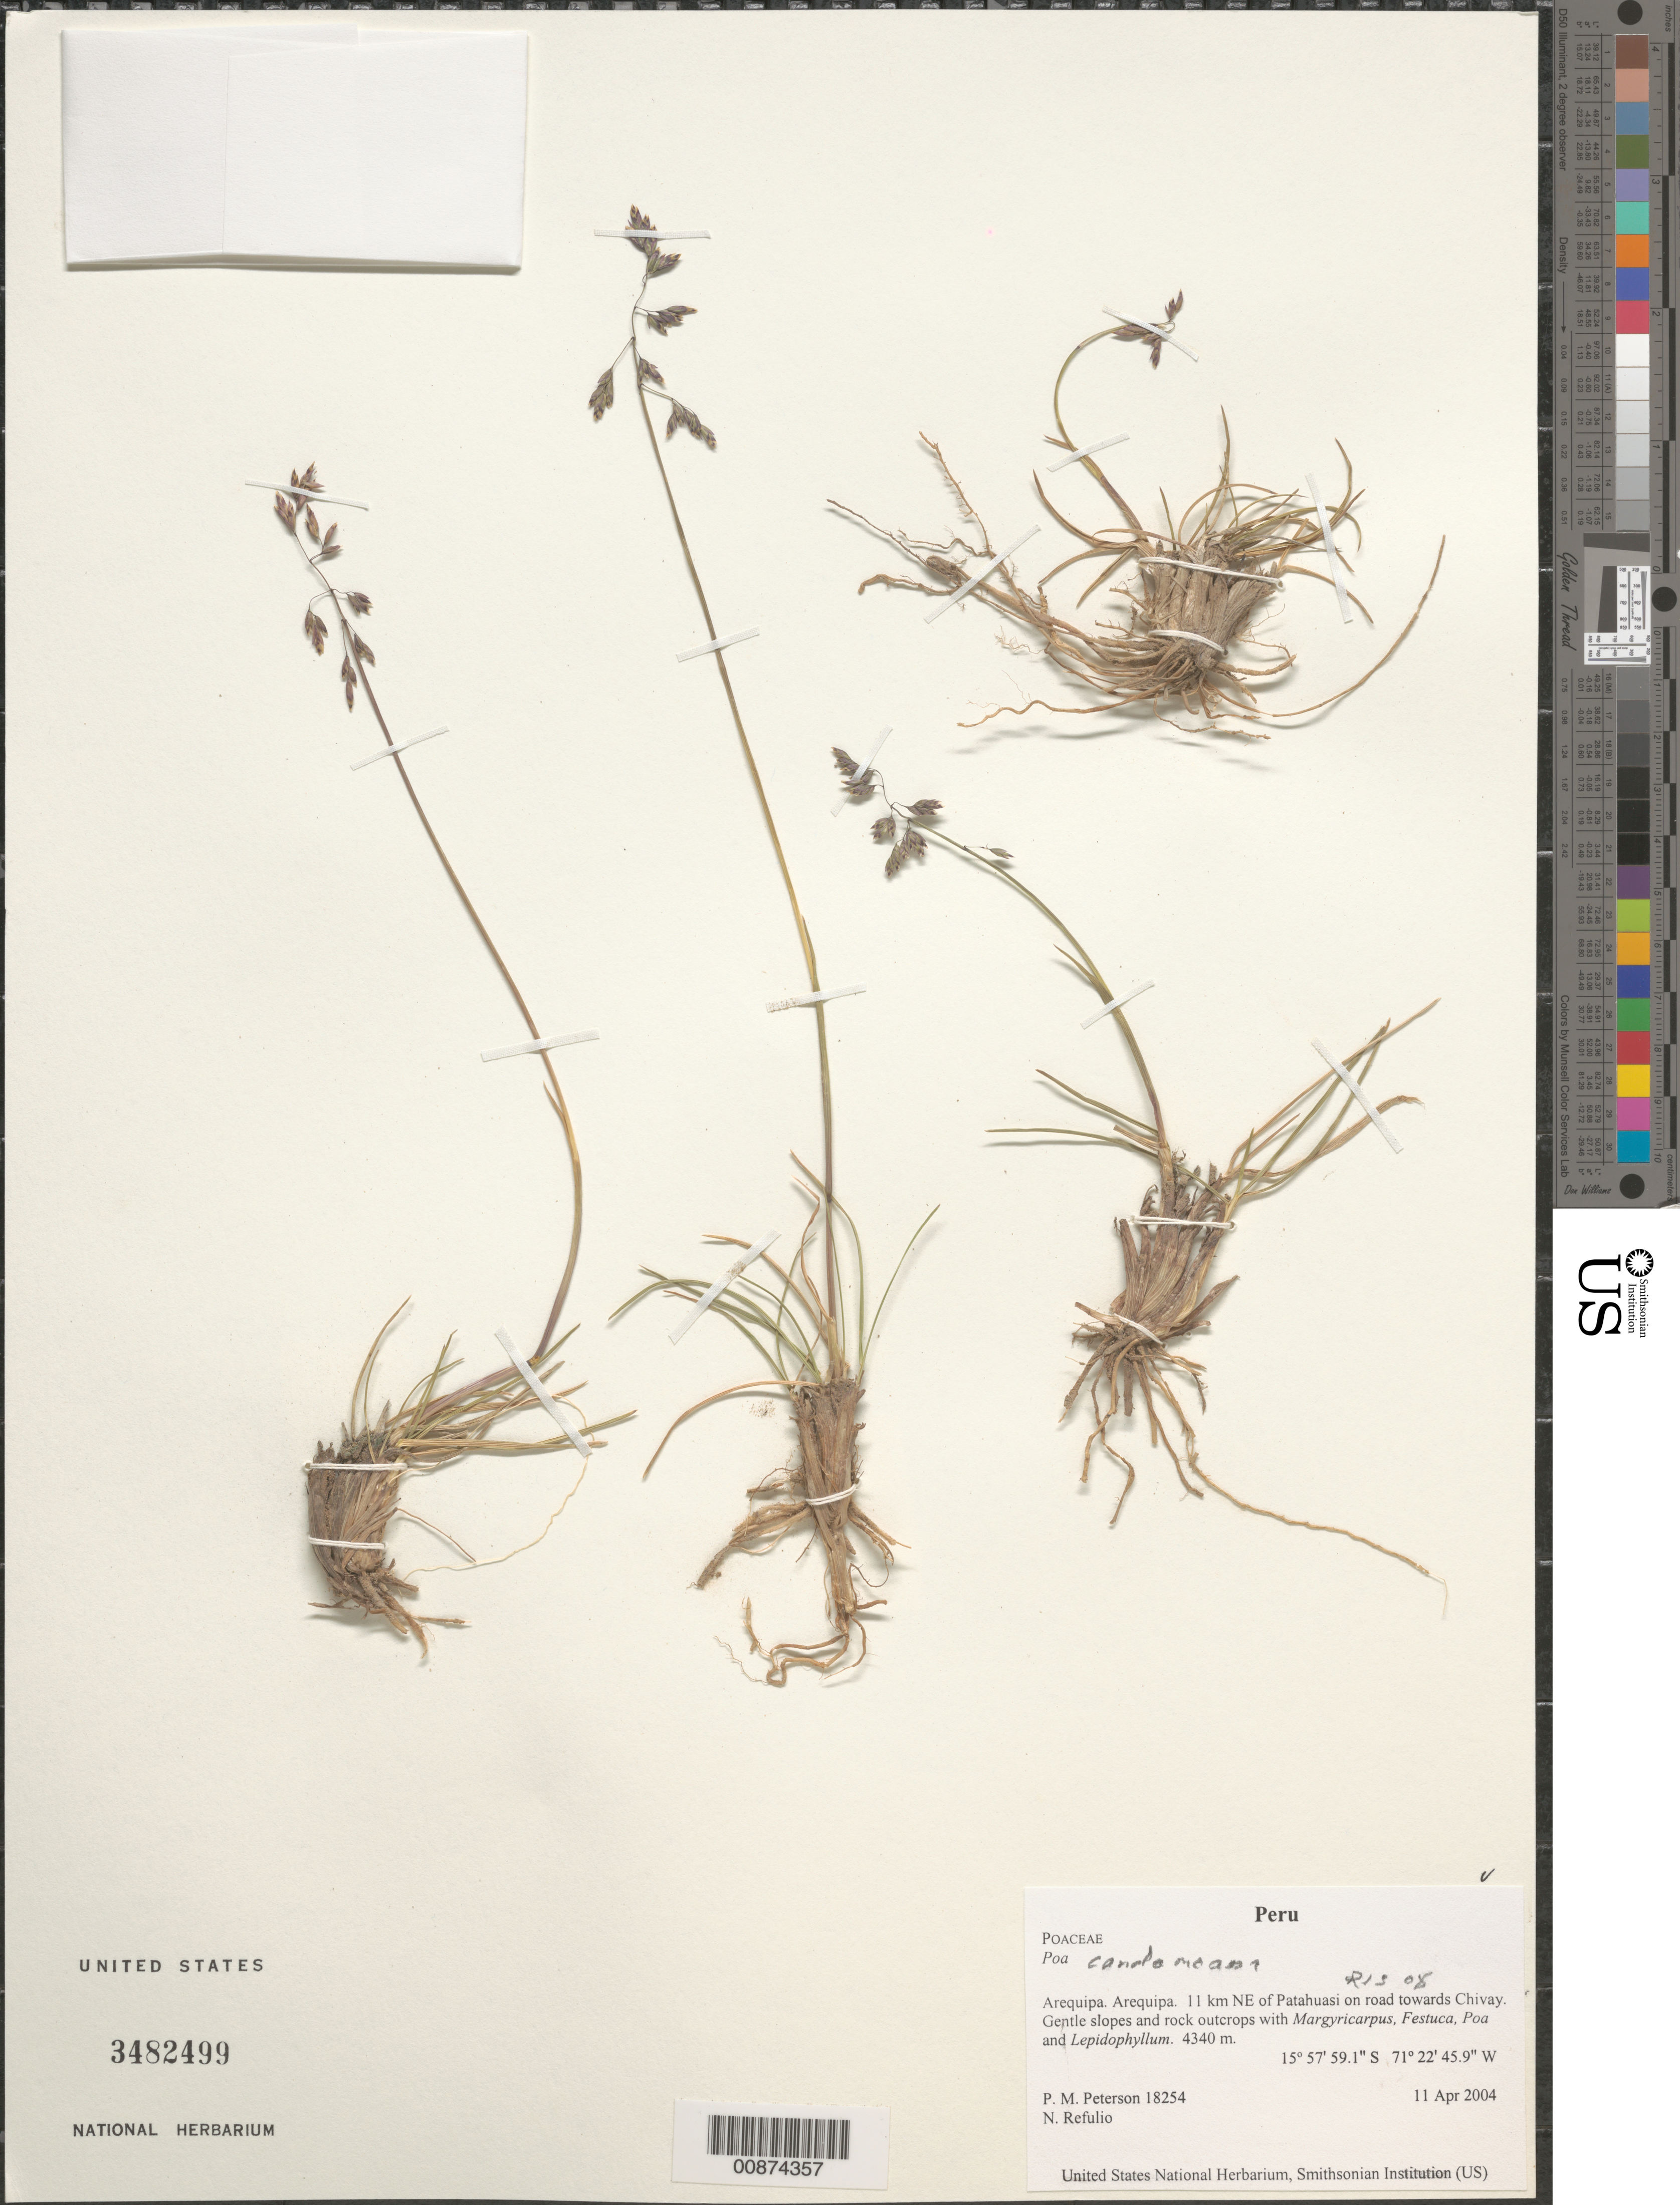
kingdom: Plantae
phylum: Tracheophyta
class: Liliopsida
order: Poales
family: Poaceae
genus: Poa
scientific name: Poa candamoana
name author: Pilg.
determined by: Soreng, Robert J., Research Associate (BOT), Smithsonian Institution - National Museum of Natural History (UNITED STATES)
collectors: P. M. Peterson & N. Refulio-Rodríguez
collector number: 18254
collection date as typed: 11 Apr 2004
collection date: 2004-04-11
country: Peru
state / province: Arequipa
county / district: Arequipa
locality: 11 km NE of Patahuasi on road towards Chivay. Gentle slopes and rock outcrops with Margyricarpus, Festuca, Poa and Lepidophyllum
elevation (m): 4340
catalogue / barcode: US 3482499